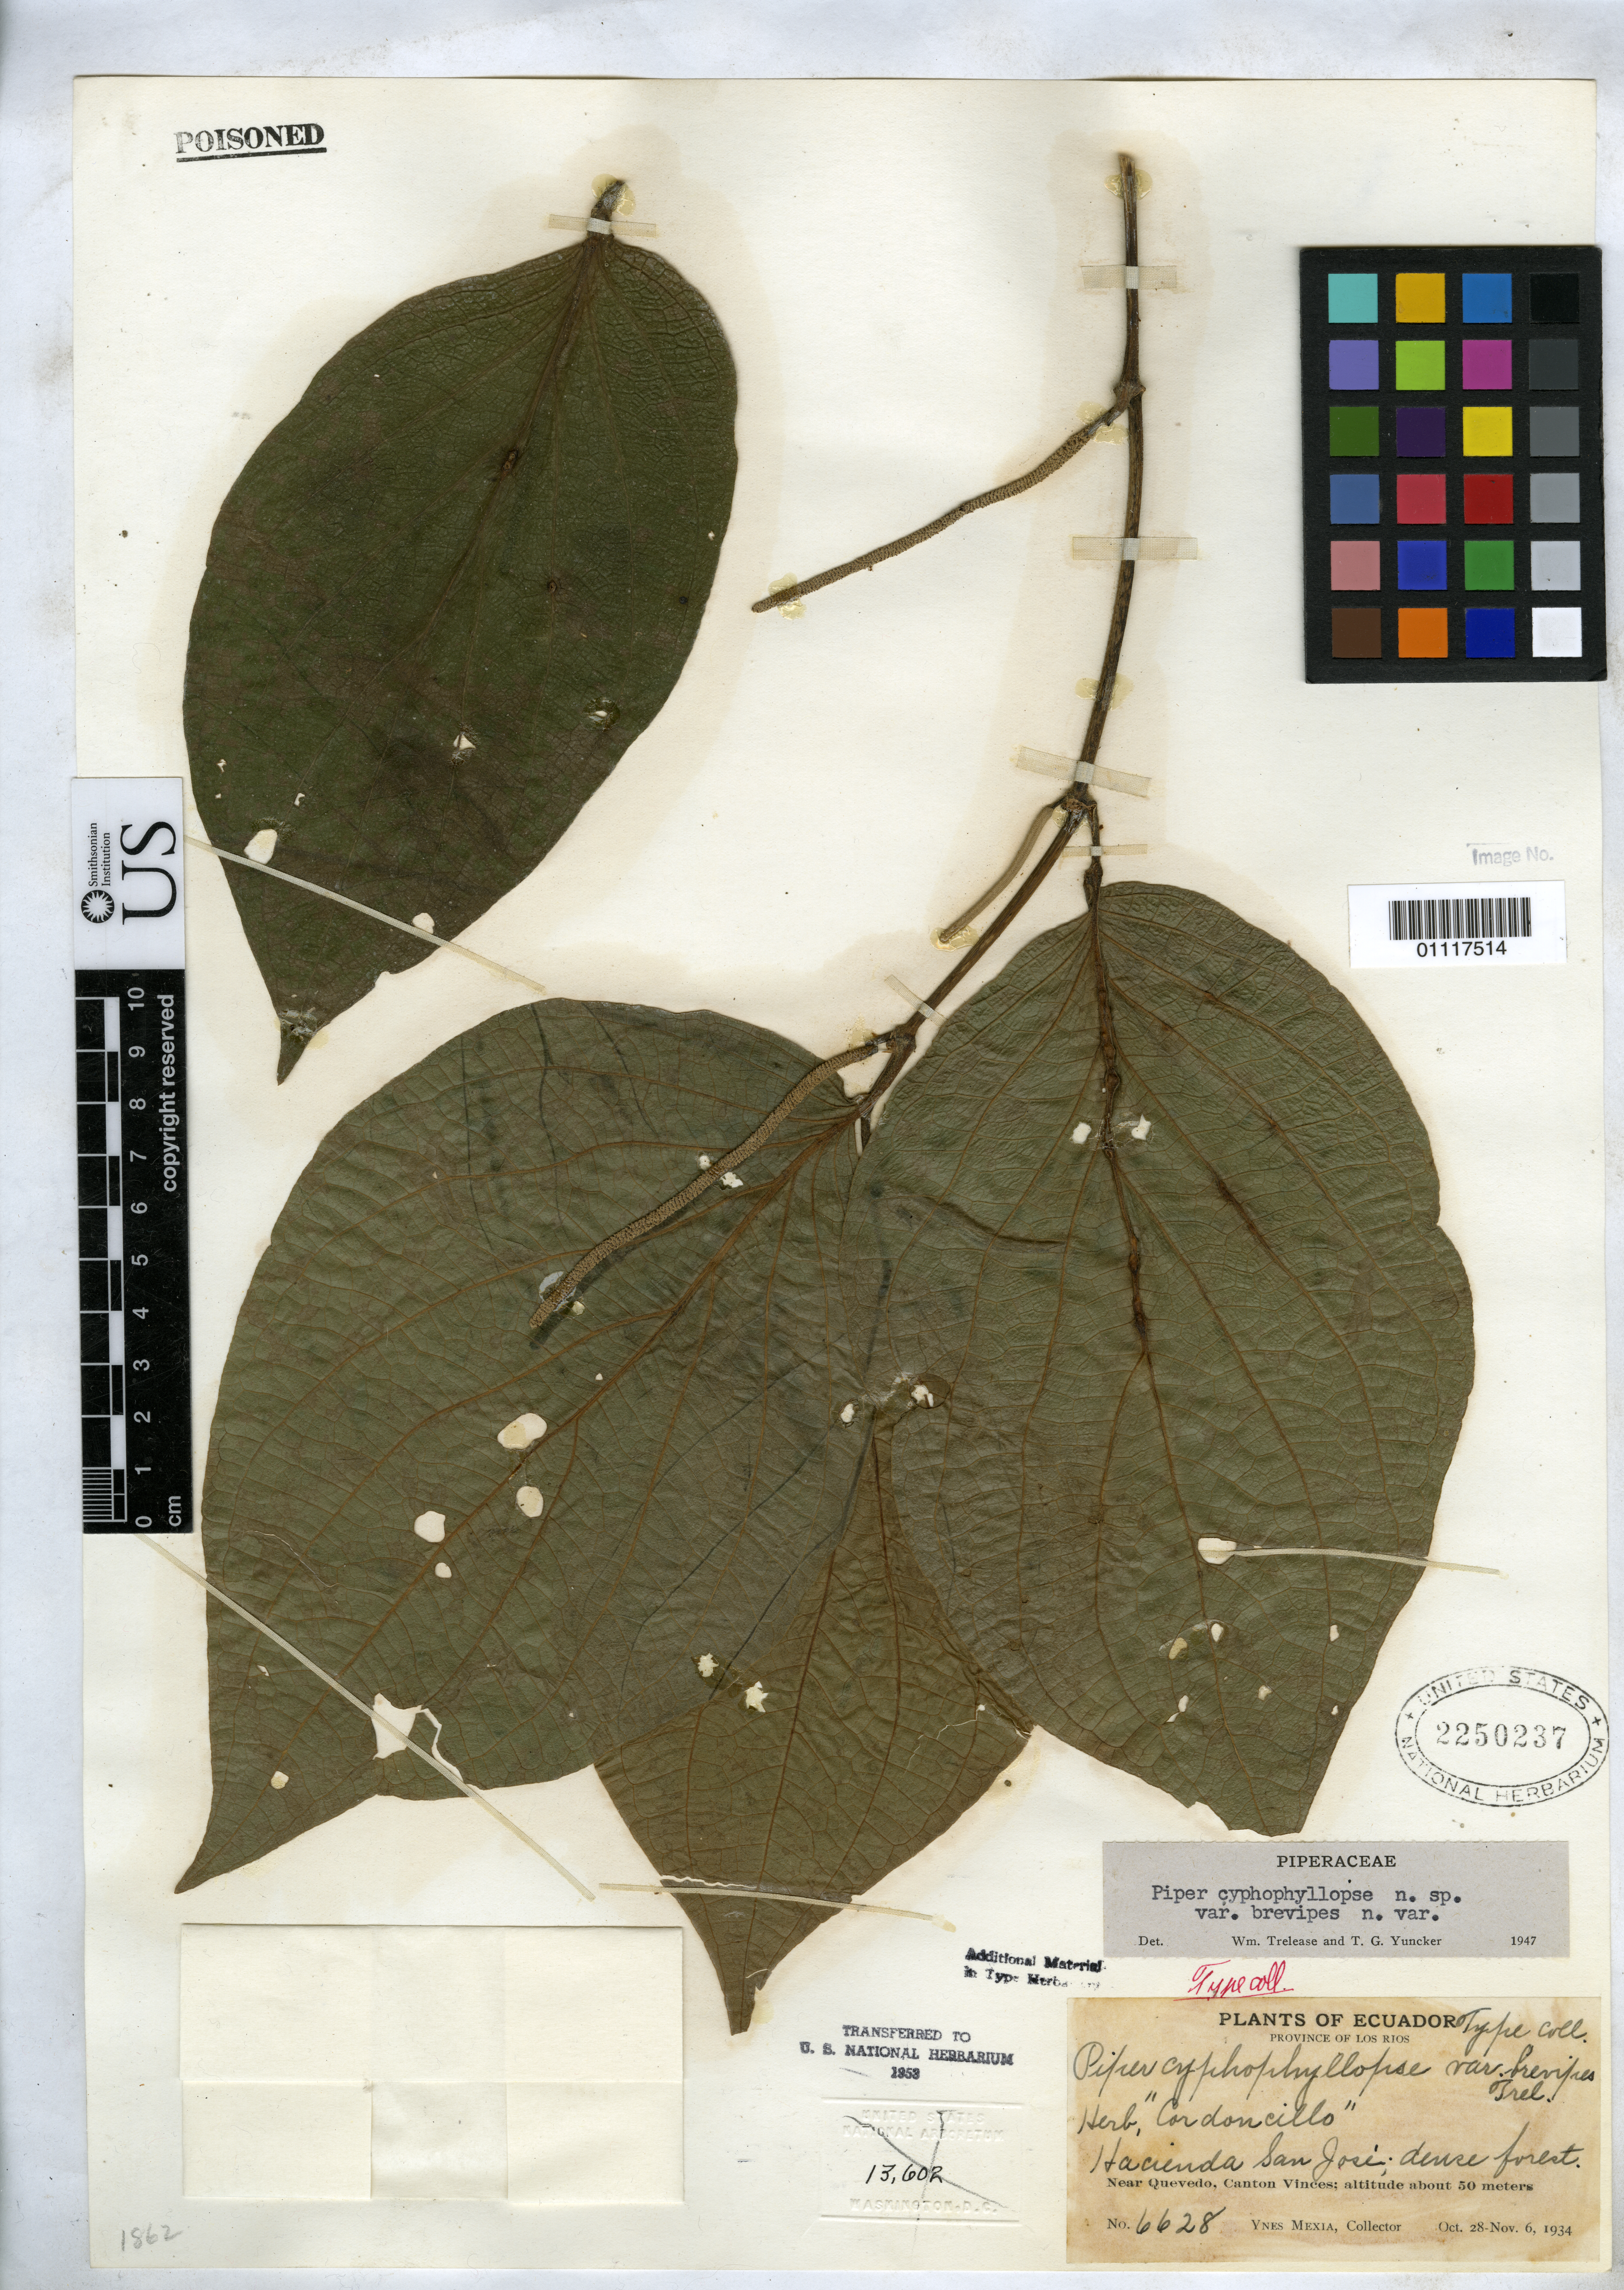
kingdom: Plantae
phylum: Tracheophyta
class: Magnoliopsida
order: Piperales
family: Piperaceae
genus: Piper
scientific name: Piper cyphophyllopse var. brevipes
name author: Trel. & Yunck.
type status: Isotype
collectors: Y. Mexia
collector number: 6628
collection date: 1934-10-28/1934-11-06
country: Ecuador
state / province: Los Rios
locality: Hacienda San Jose, dense forest. Near Quevedo, Canton Vinces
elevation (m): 50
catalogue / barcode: US 2250237